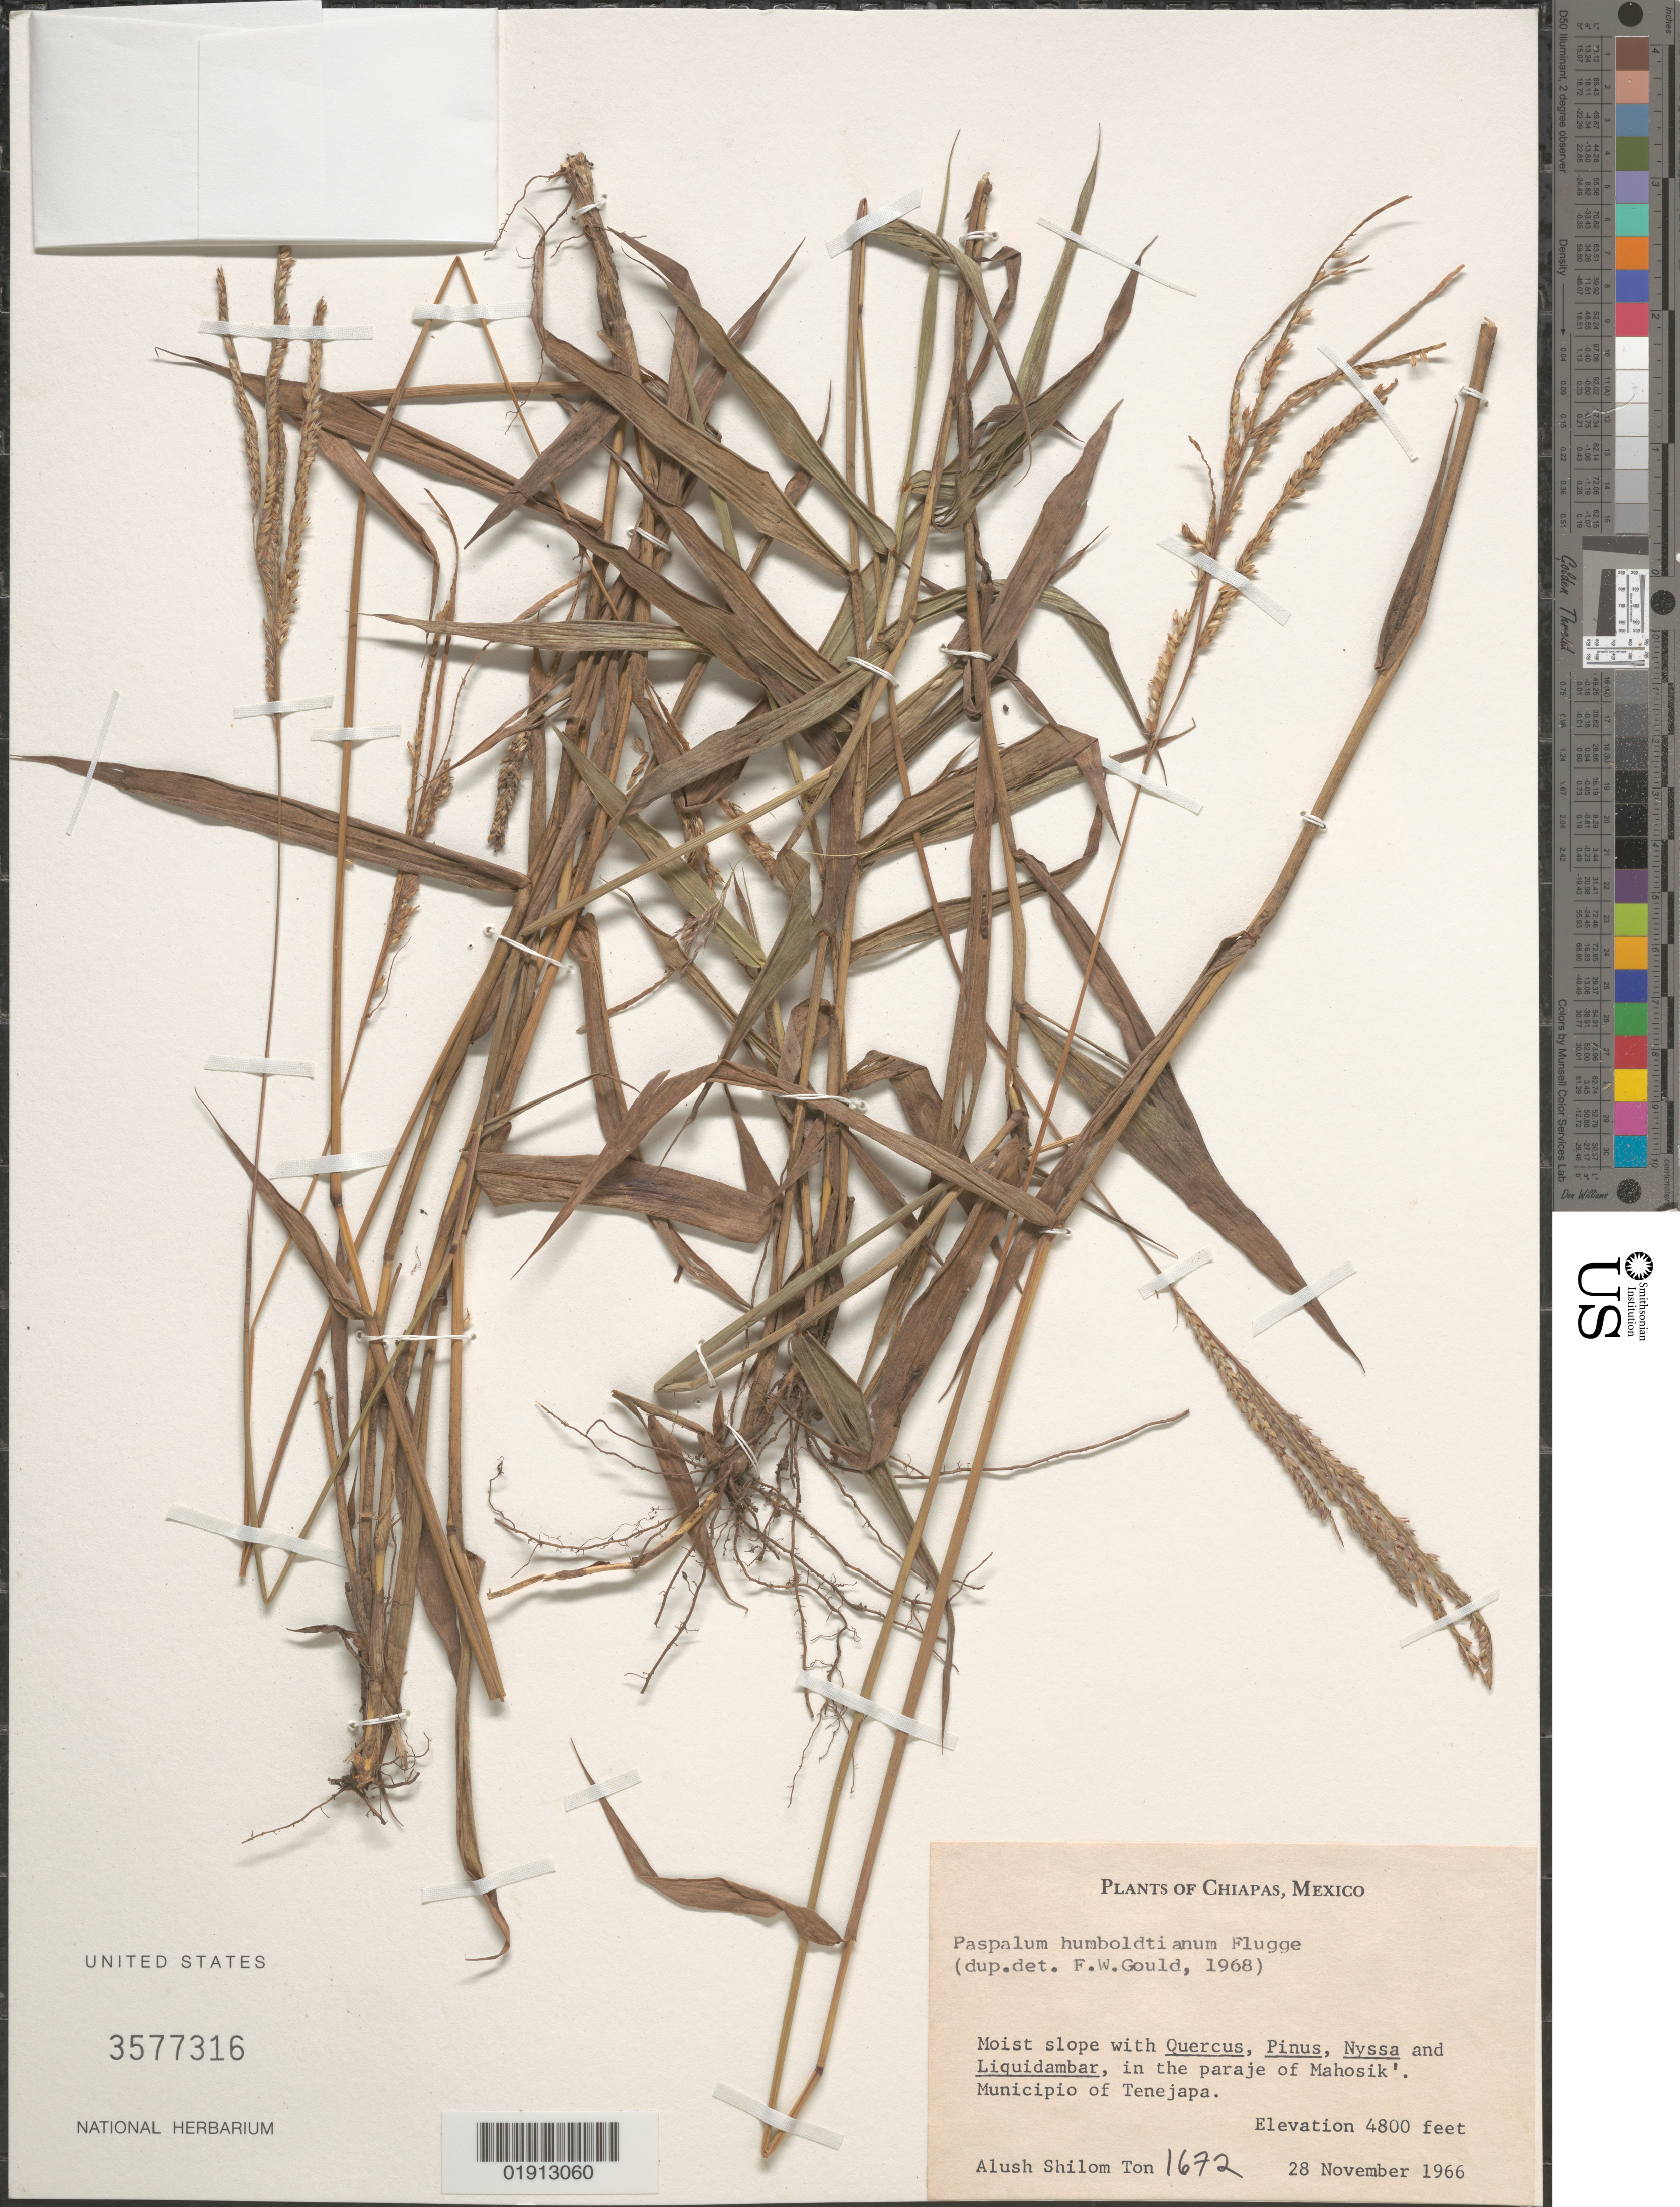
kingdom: Plantae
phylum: Tracheophyta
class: Liliopsida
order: Poales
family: Poaceae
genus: Paspalum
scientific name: Paspalum humboldtianum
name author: Flüggé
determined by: Gould, F. W.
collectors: A. S. Ton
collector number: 1672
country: Mexico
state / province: Chiapas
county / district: Tenejapa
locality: In the paraje of Mahosik'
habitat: Moist slope.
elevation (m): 1463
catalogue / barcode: US 3577316